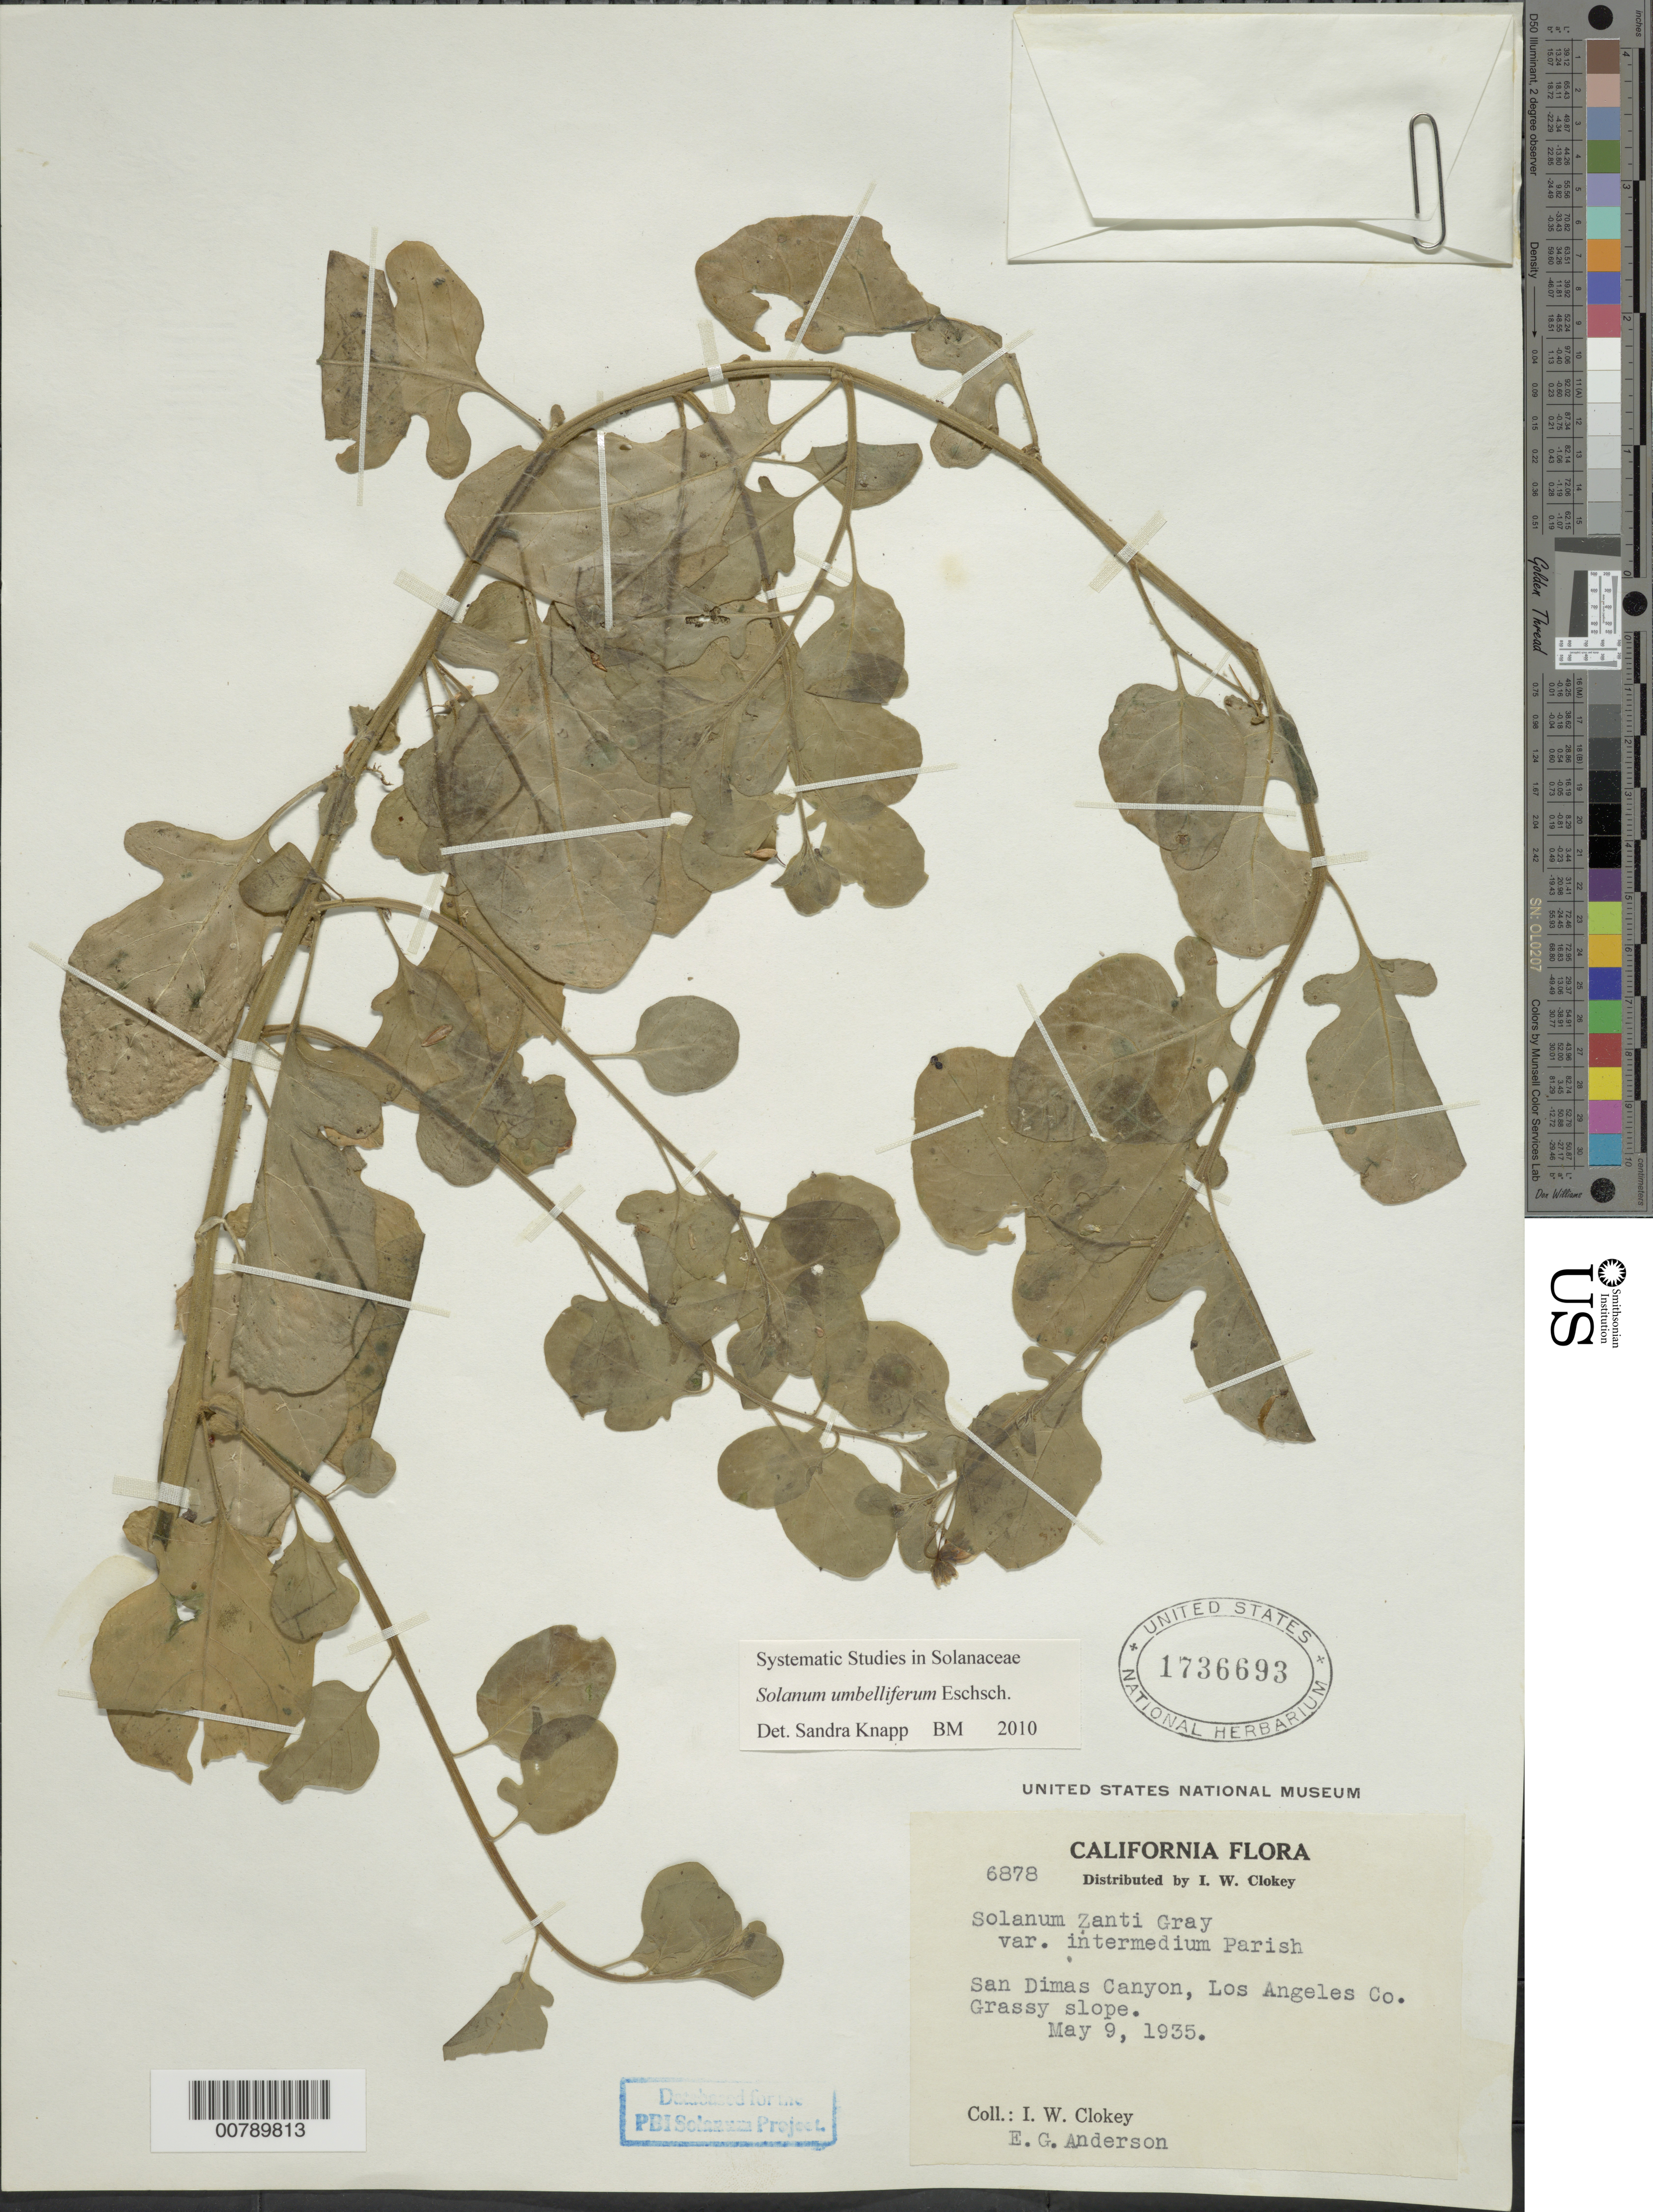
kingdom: Plantae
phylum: Tracheophyta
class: Magnoliopsida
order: Solanales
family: Solanaceae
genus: Solanum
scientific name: Solanum umbelliferum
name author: Eschsch.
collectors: I. W. Clokey & E. G. Anderson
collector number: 6878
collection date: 1935-05-09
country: United States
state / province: California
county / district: Los Angeles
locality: San Dimas Canyon, Los Angeles Co. Grassy slope.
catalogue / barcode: US 1736693